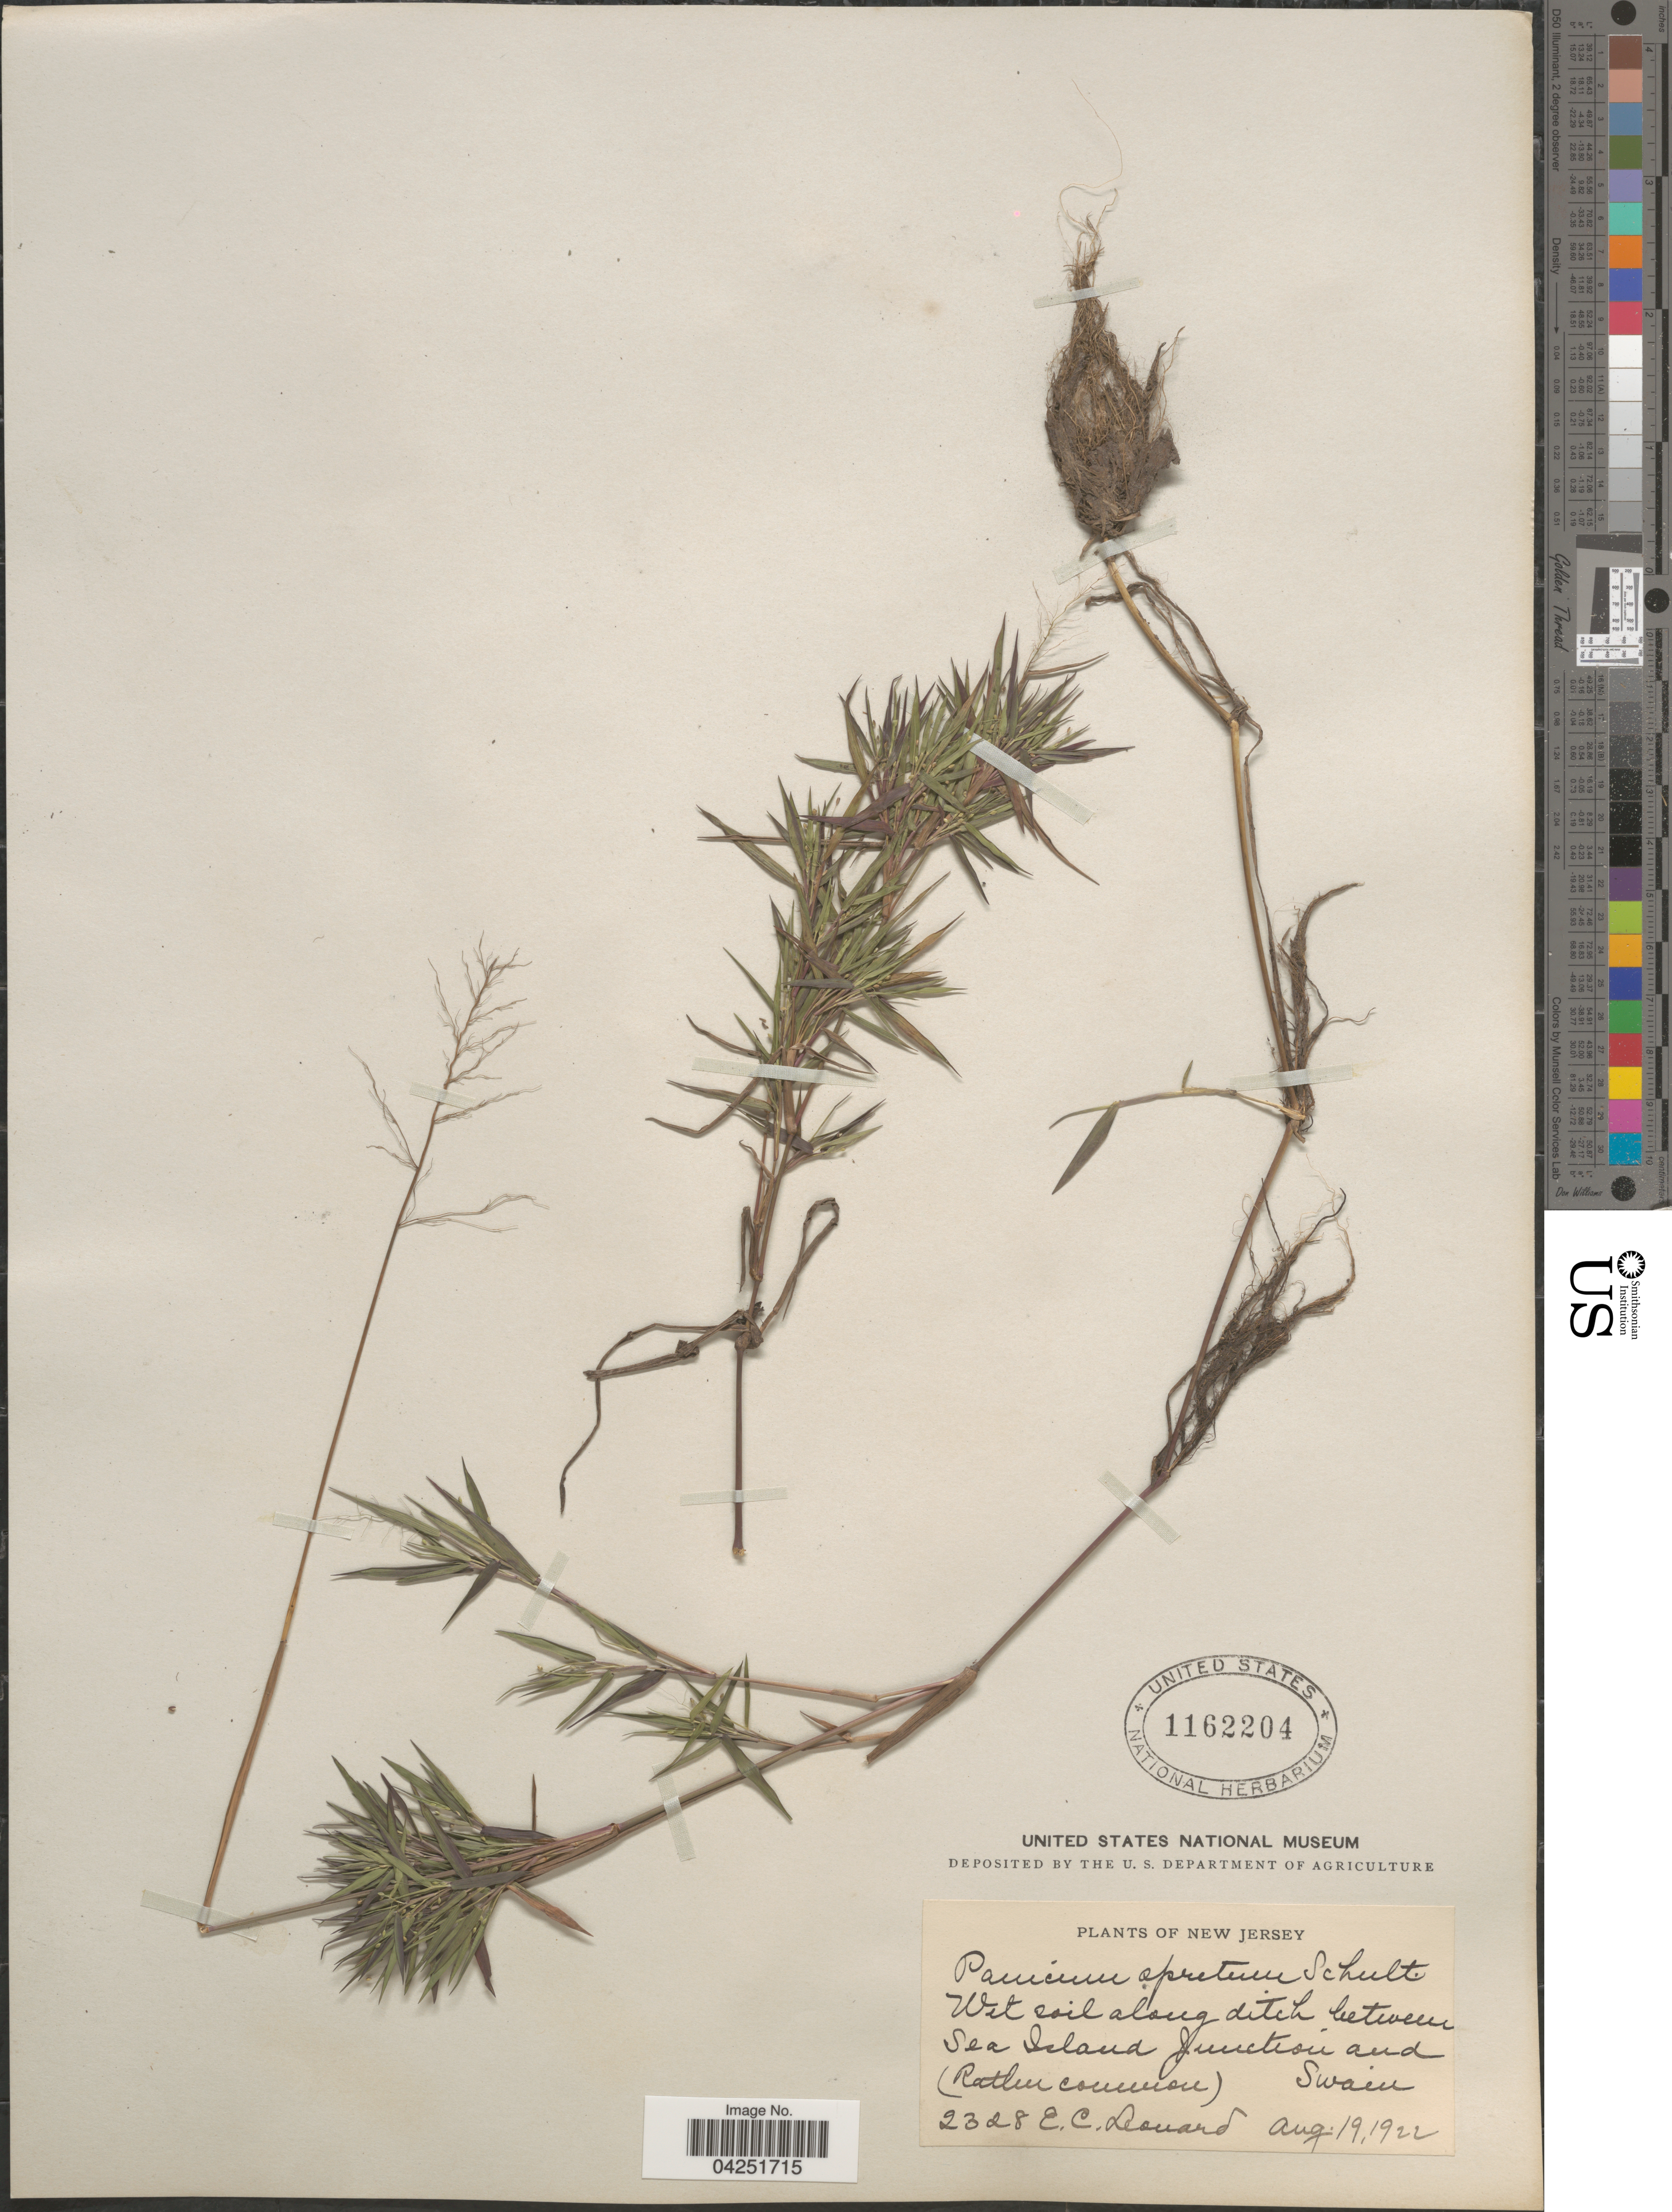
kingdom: Plantae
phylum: Tracheophyta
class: Liliopsida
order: Poales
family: Poaceae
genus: Dichanthelium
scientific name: Dichanthelium acuminatum var. densiflorum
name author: (Rand & Redfield) Gould & C.A. Clark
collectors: E. C. Leonard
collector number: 2328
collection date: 1922-08-19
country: United States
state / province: New Jersey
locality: Wet soil along ditch between Sea Island junction and swain.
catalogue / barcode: US 1162204